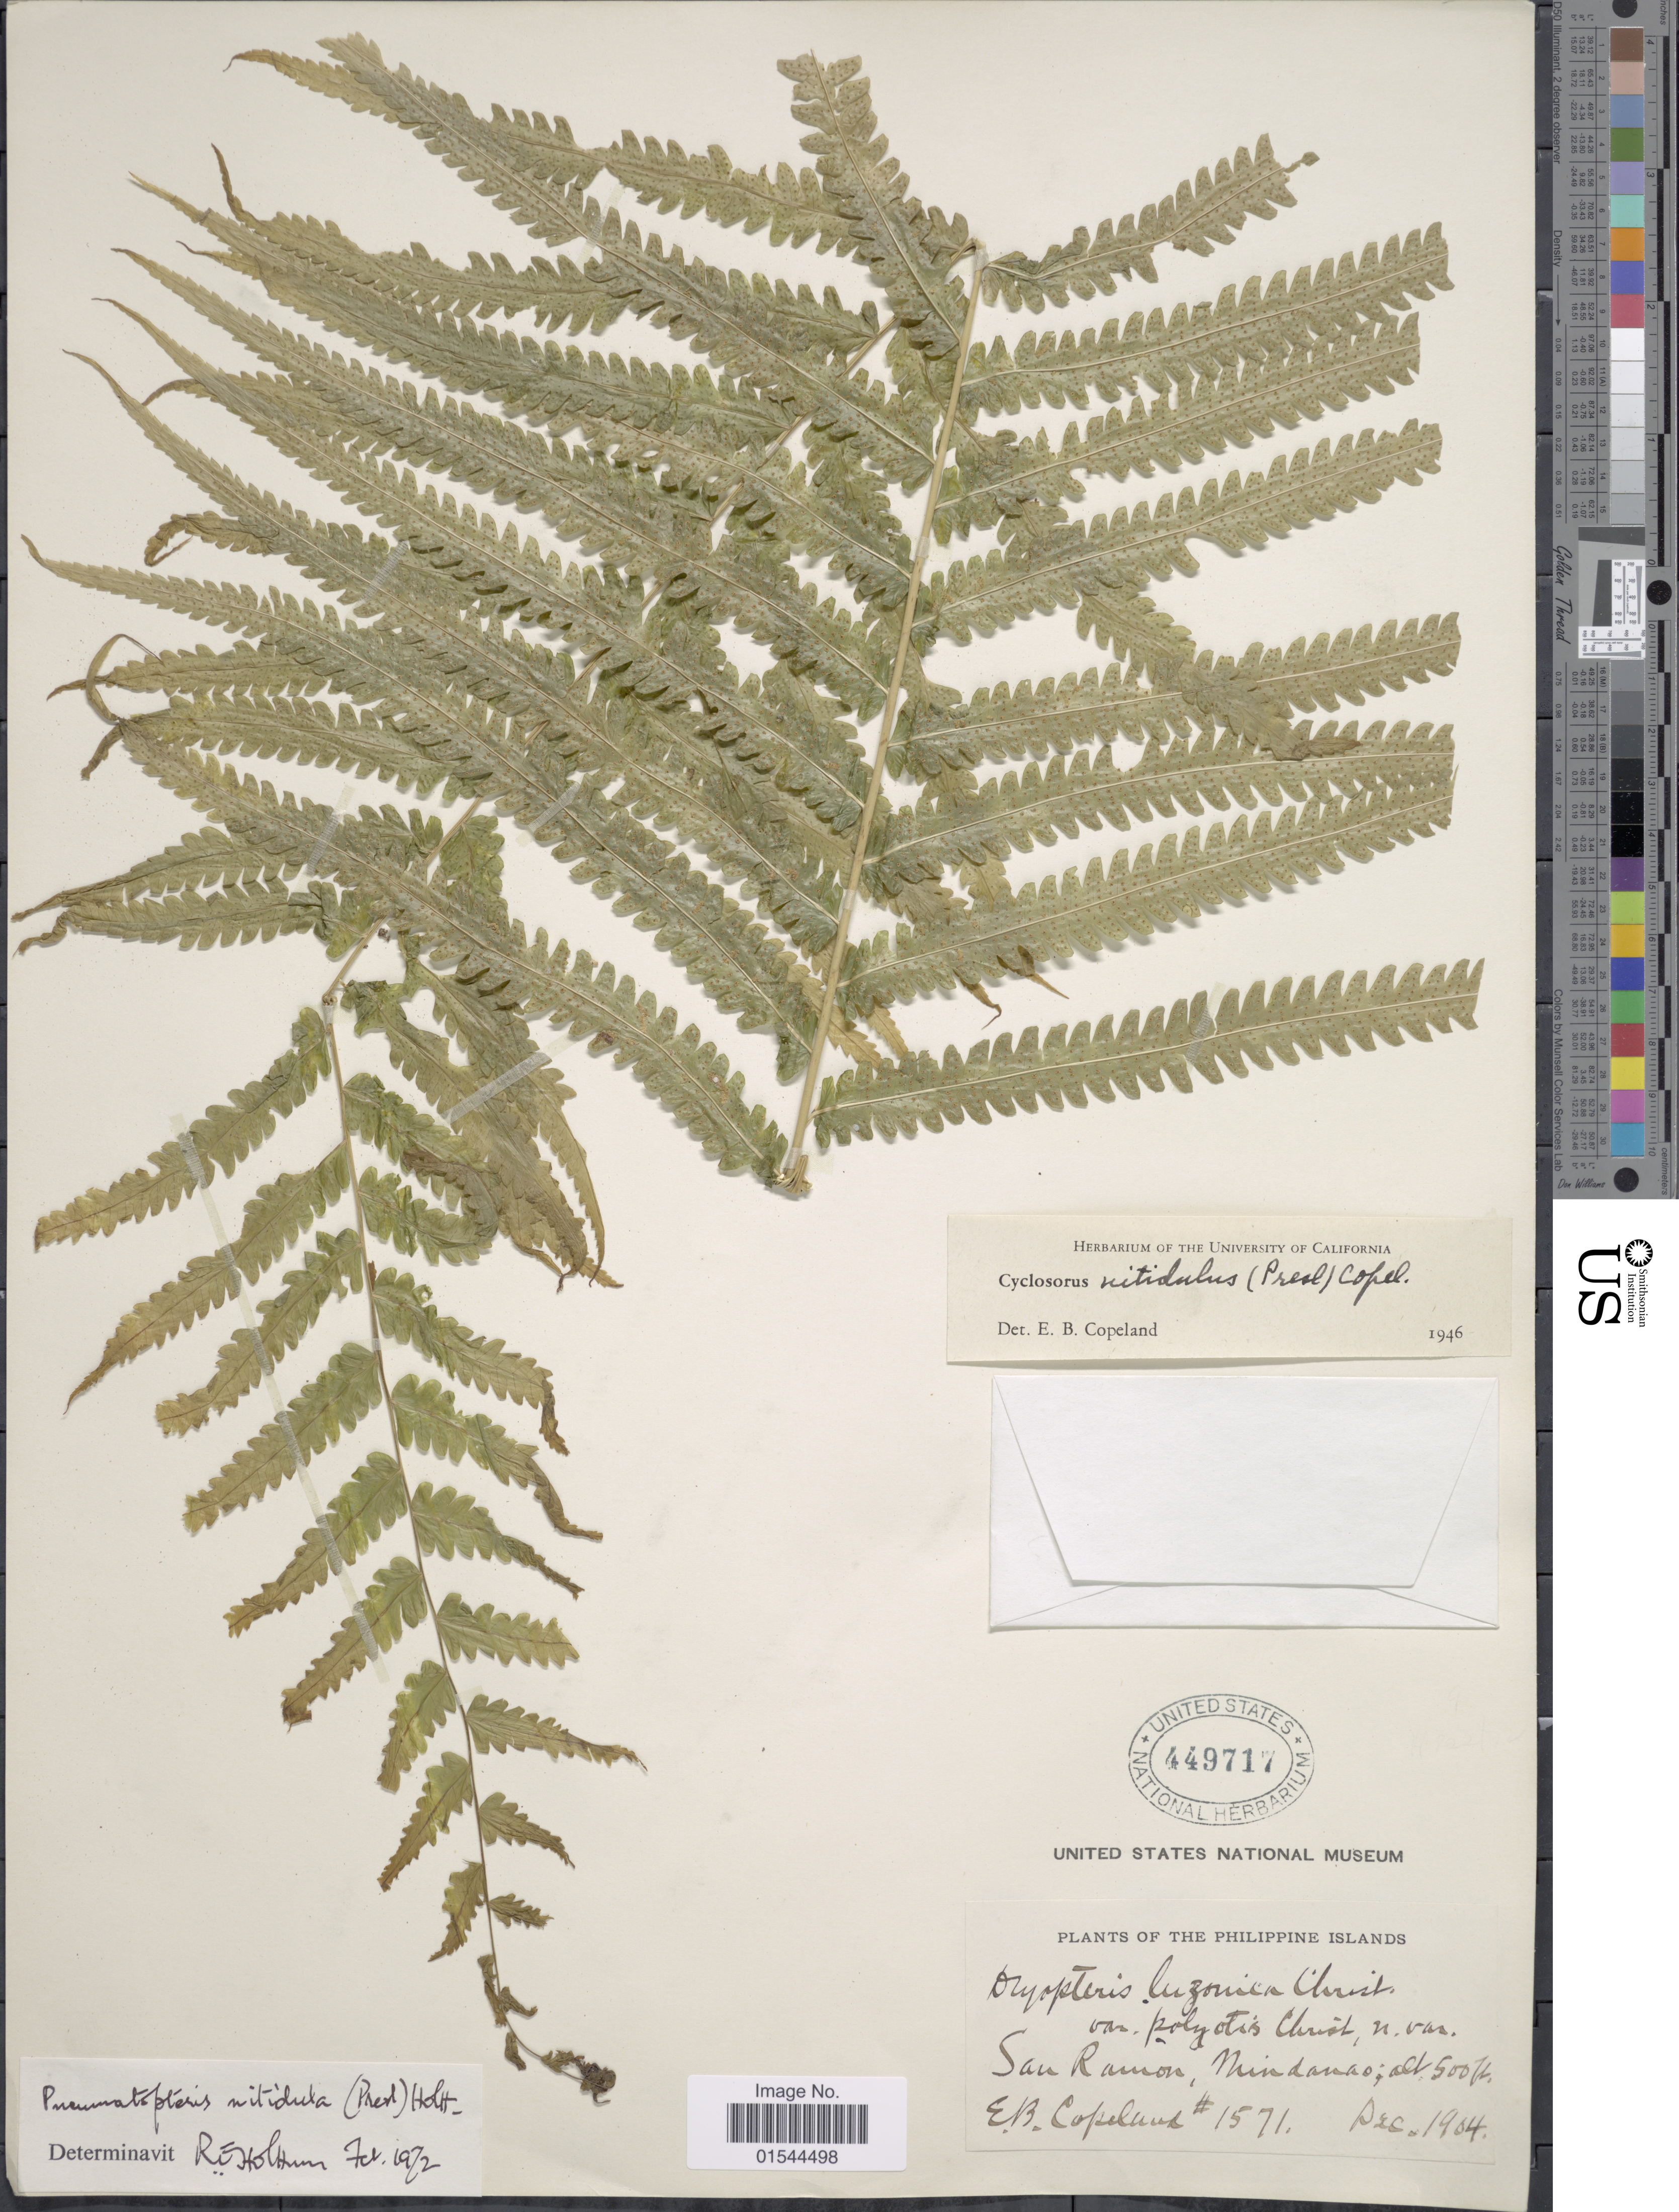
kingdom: Plantae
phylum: Tracheophyta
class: Polypodiopsida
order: Polypodiales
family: Thelypteridaceae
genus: Pneumatopteris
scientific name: Pneumatopteris nitidula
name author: (C. Presl) Holttum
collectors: E. B. Copeland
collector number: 1571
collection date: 1904-12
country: Philippines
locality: San Ramon, Mindanao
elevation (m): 152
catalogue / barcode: US 449717